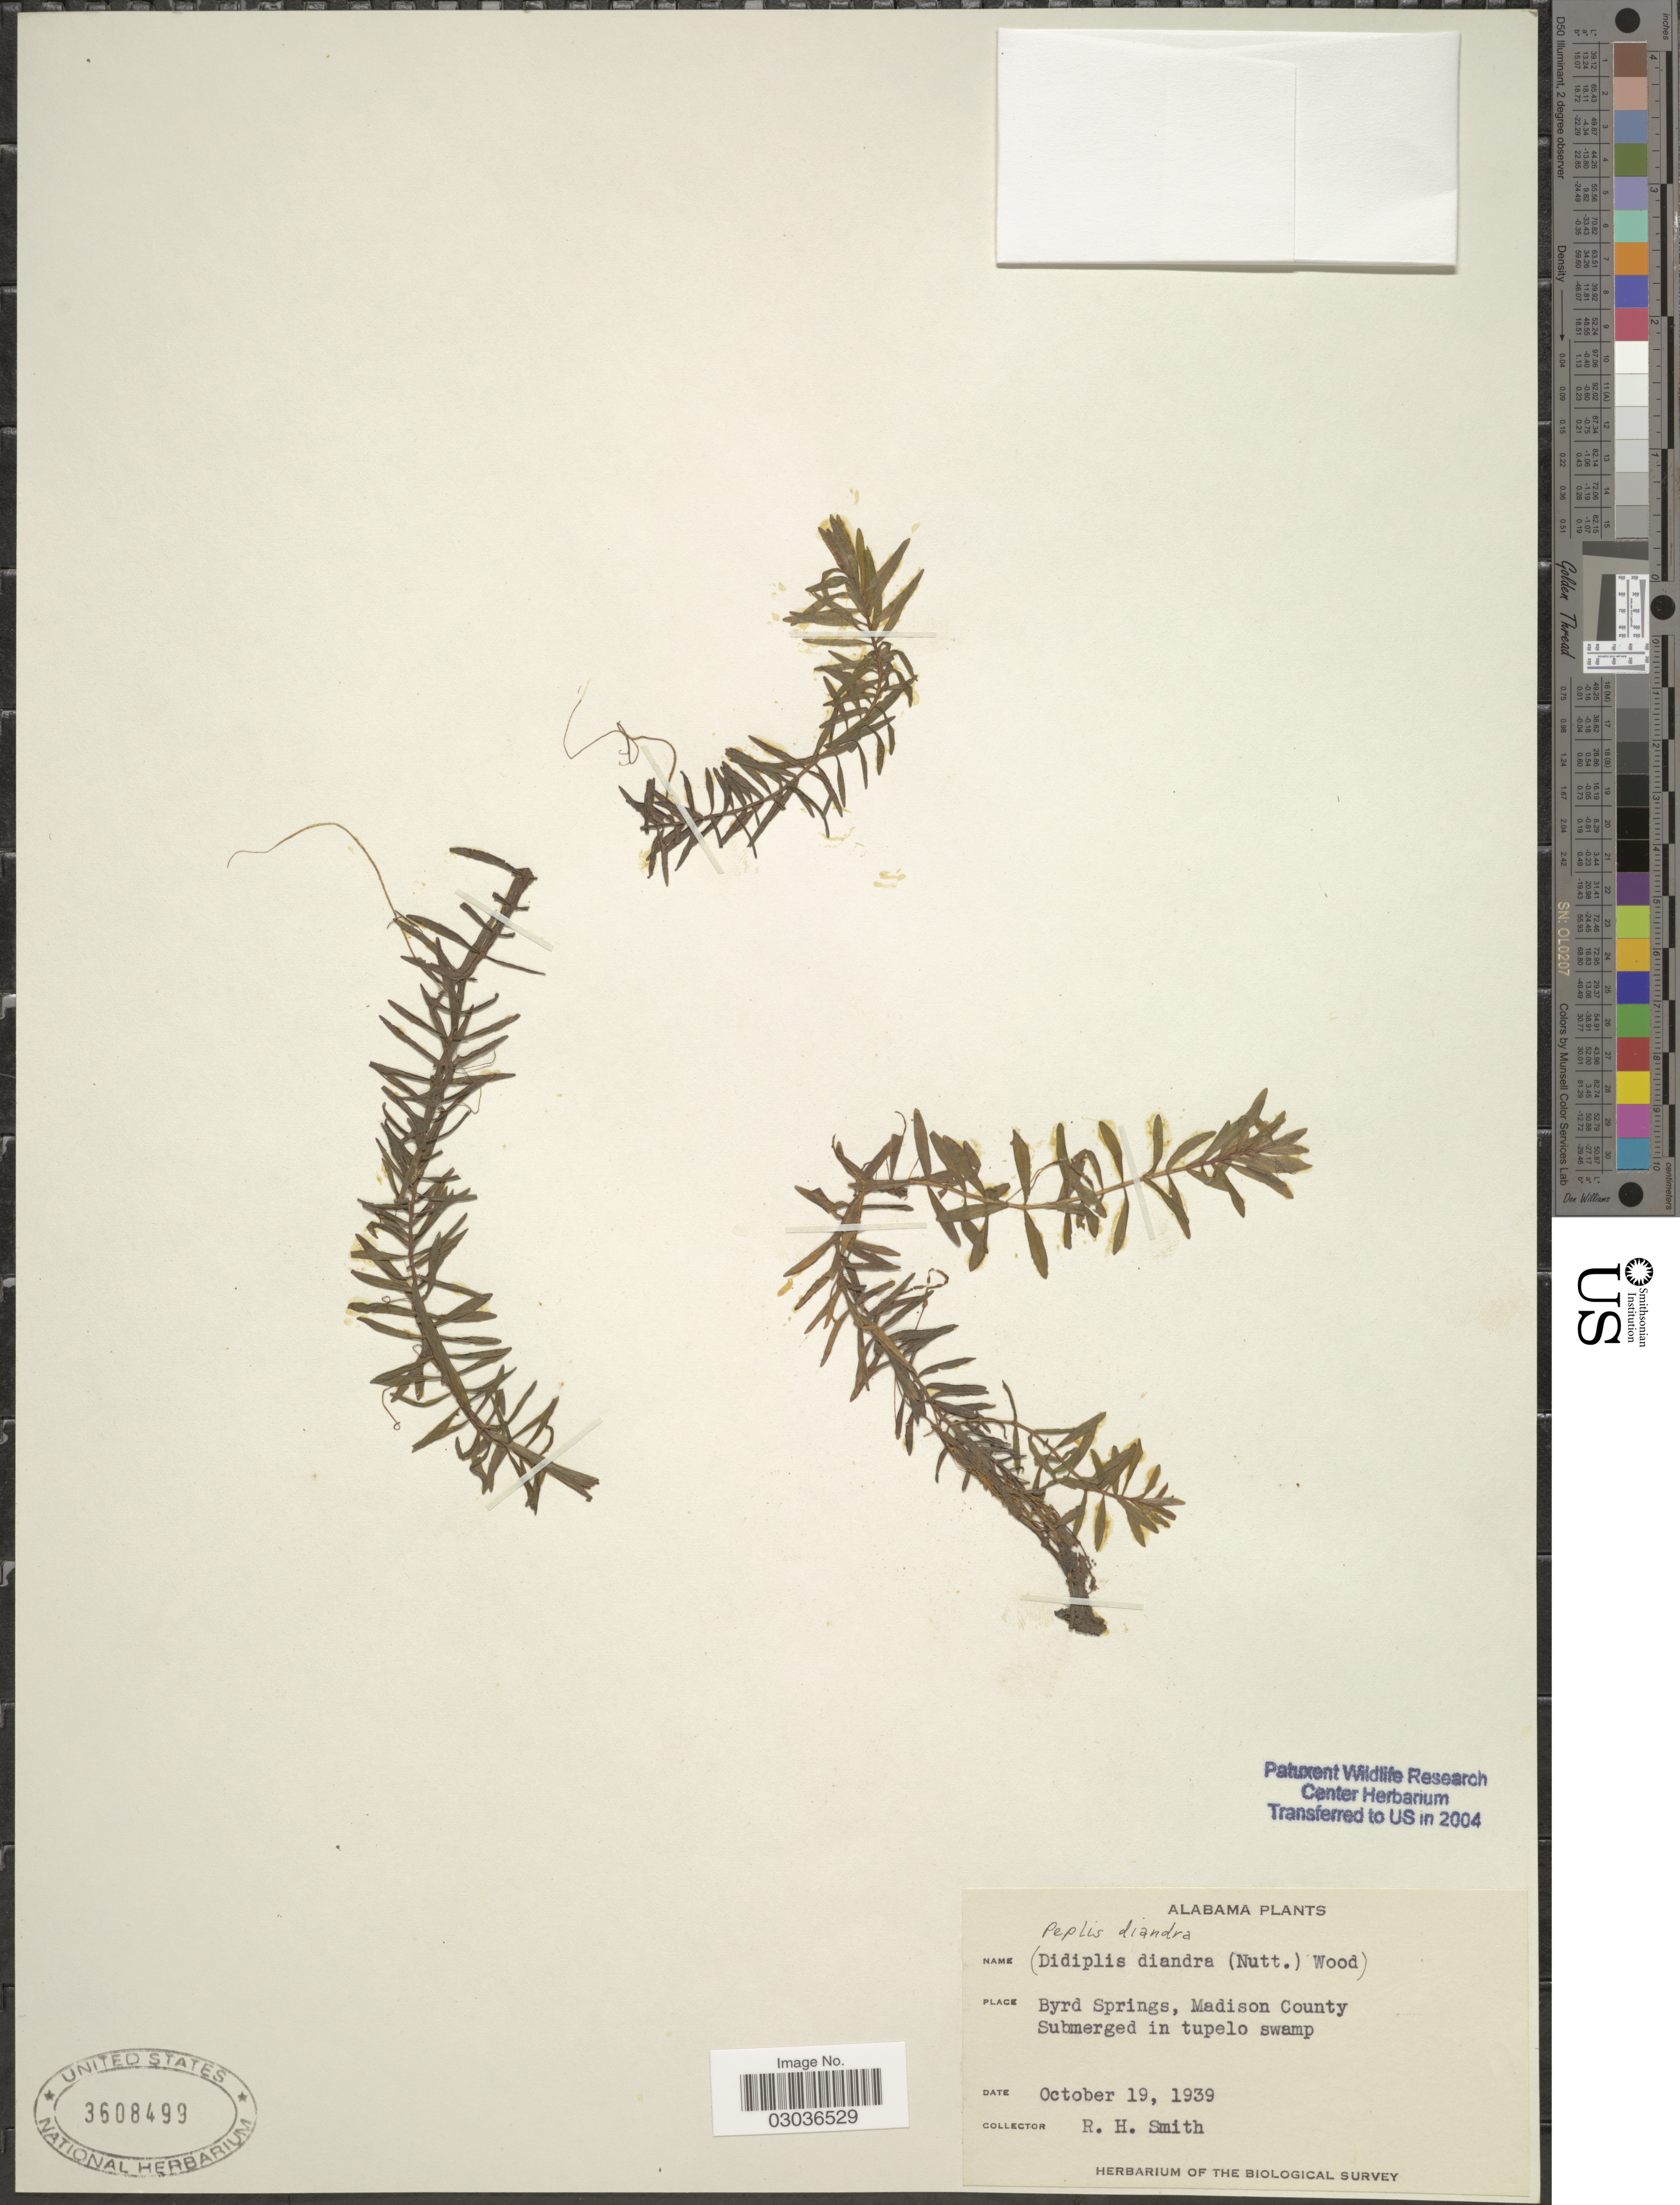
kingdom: Plantae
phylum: Tracheophyta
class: Magnoliopsida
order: Myrtales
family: Lythraceae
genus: Peplis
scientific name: Peplis diandra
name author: Nutt. ex DC.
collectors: R. H. Smith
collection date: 1939-10-19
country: United States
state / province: Alabama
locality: Byrd Springs, Madison County.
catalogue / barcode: US 3608499